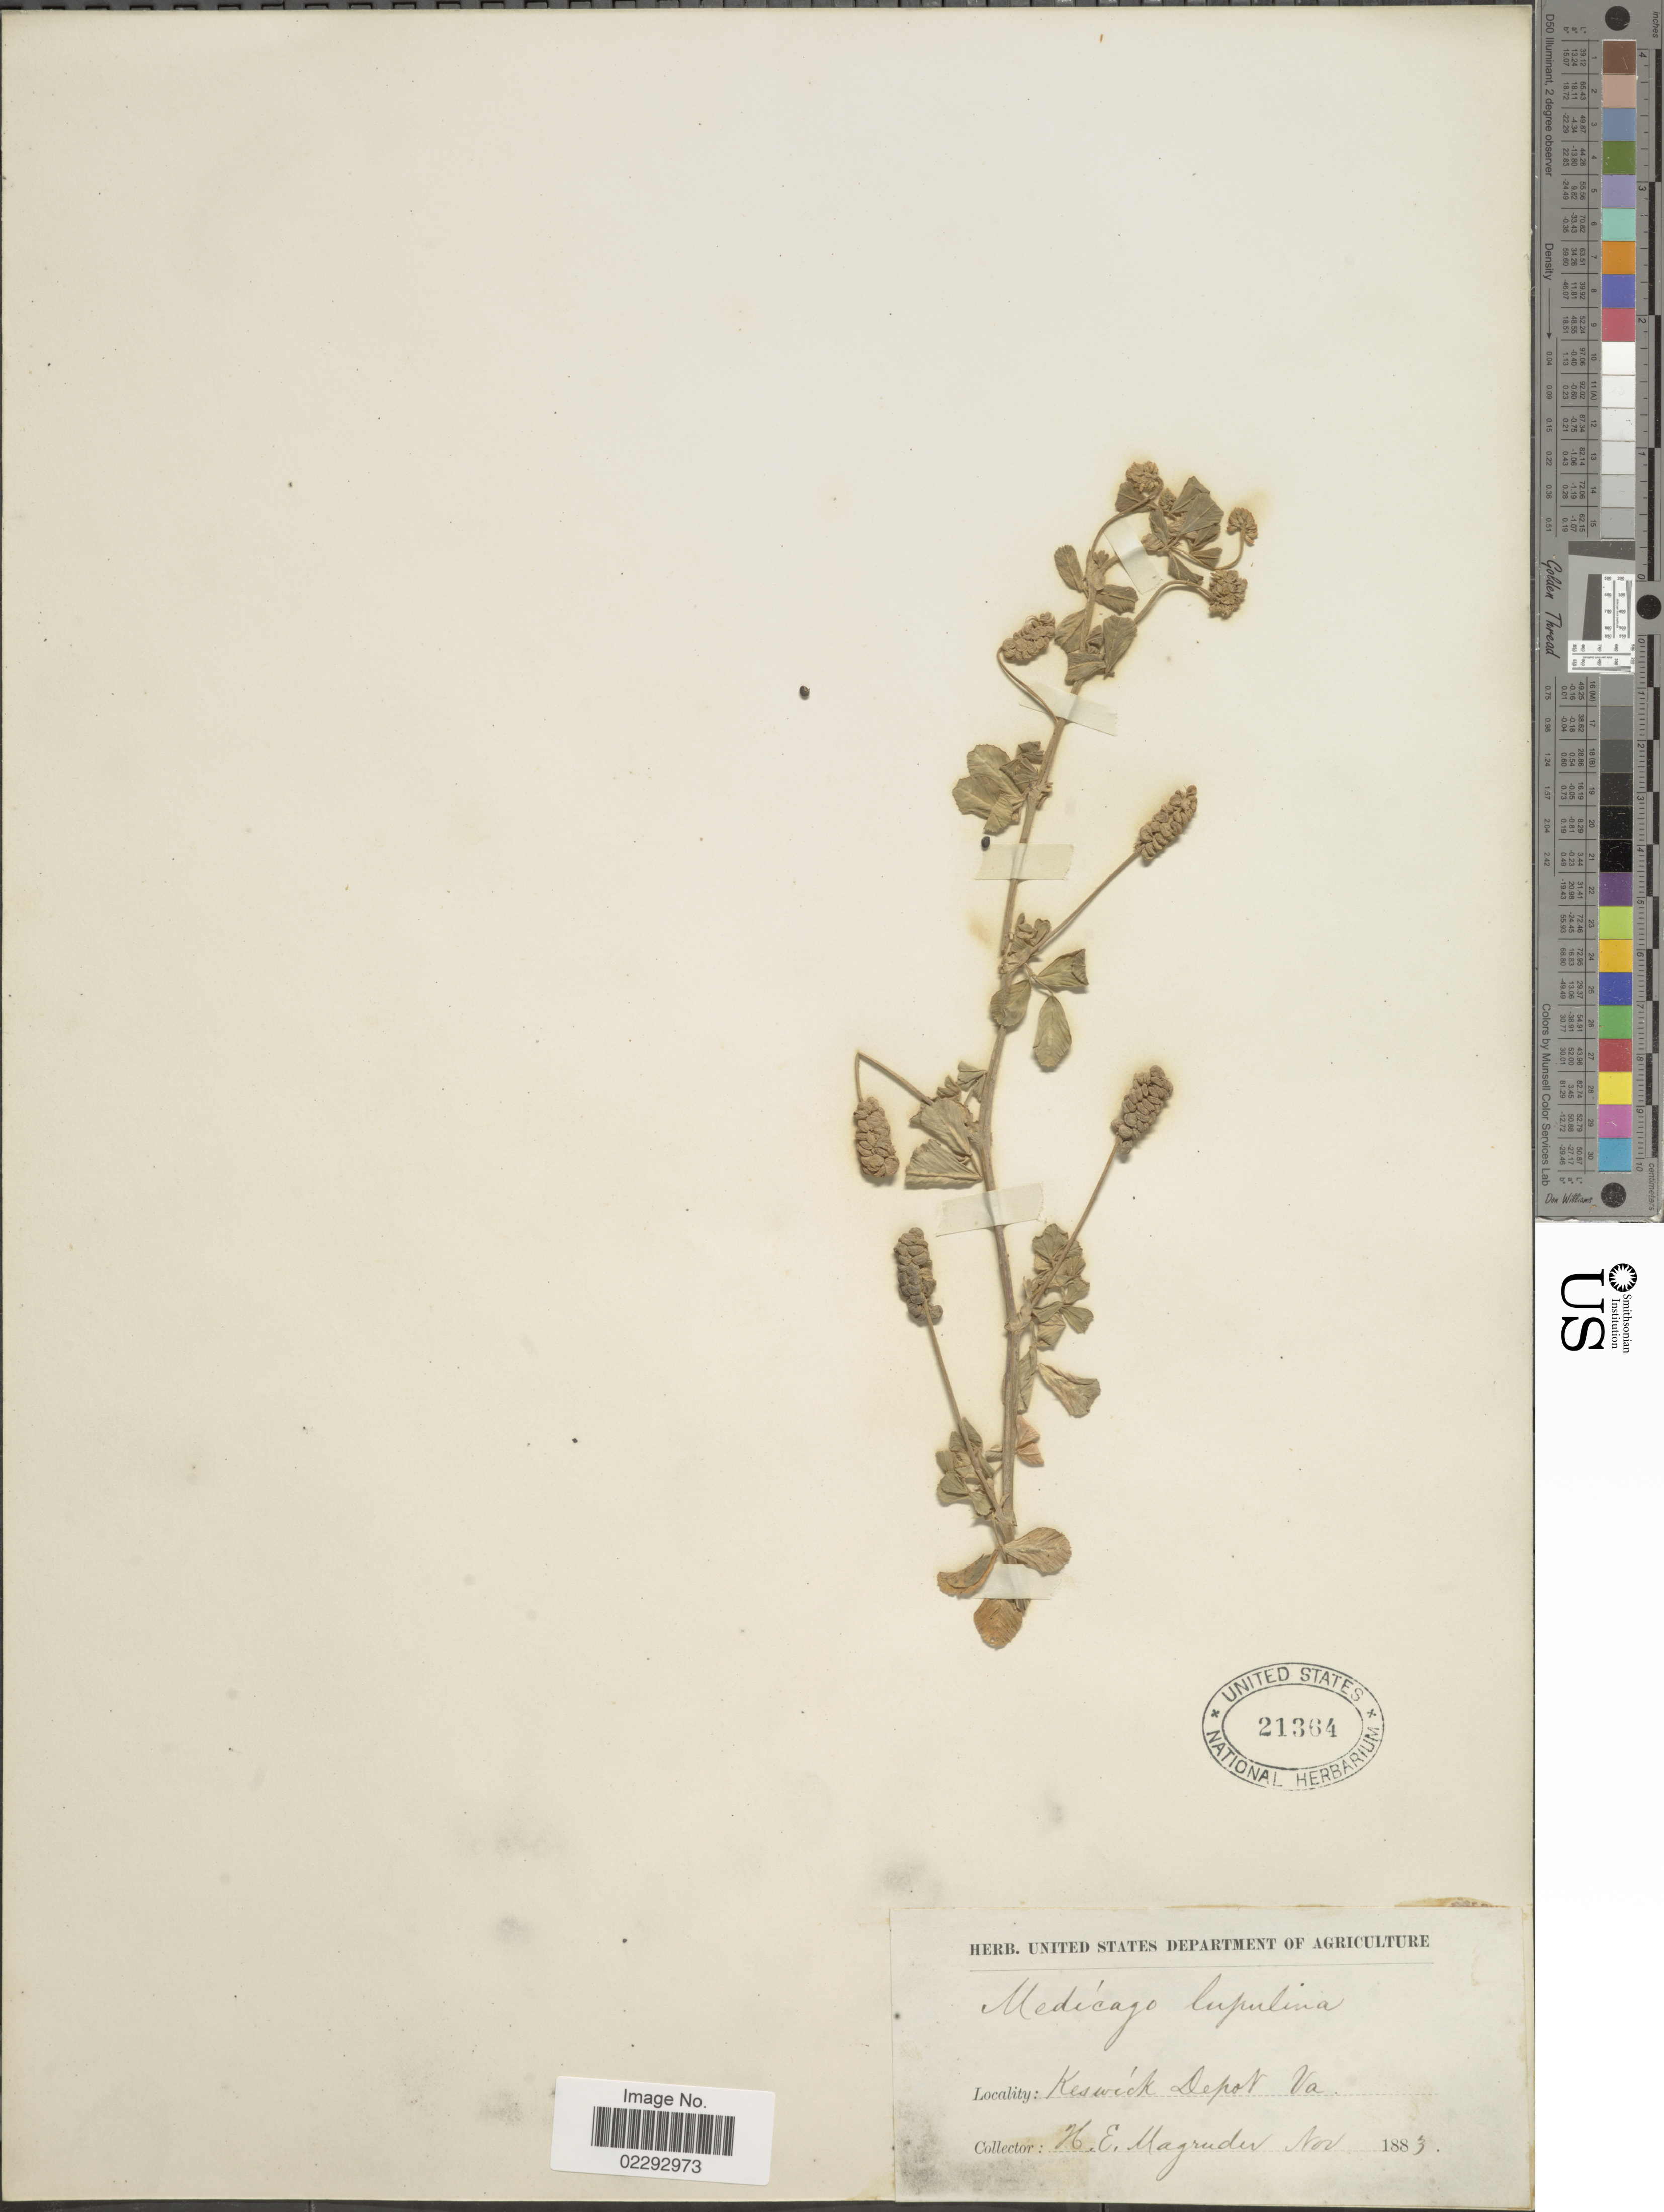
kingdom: Plantae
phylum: Tracheophyta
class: Magnoliopsida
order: Fabales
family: Fabaceae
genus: Medicago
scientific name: Medicago lupulina var. lupulina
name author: L.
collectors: H. Magruder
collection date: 1883-11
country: United States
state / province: Virginia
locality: Keswick Depot Va.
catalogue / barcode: US 21364